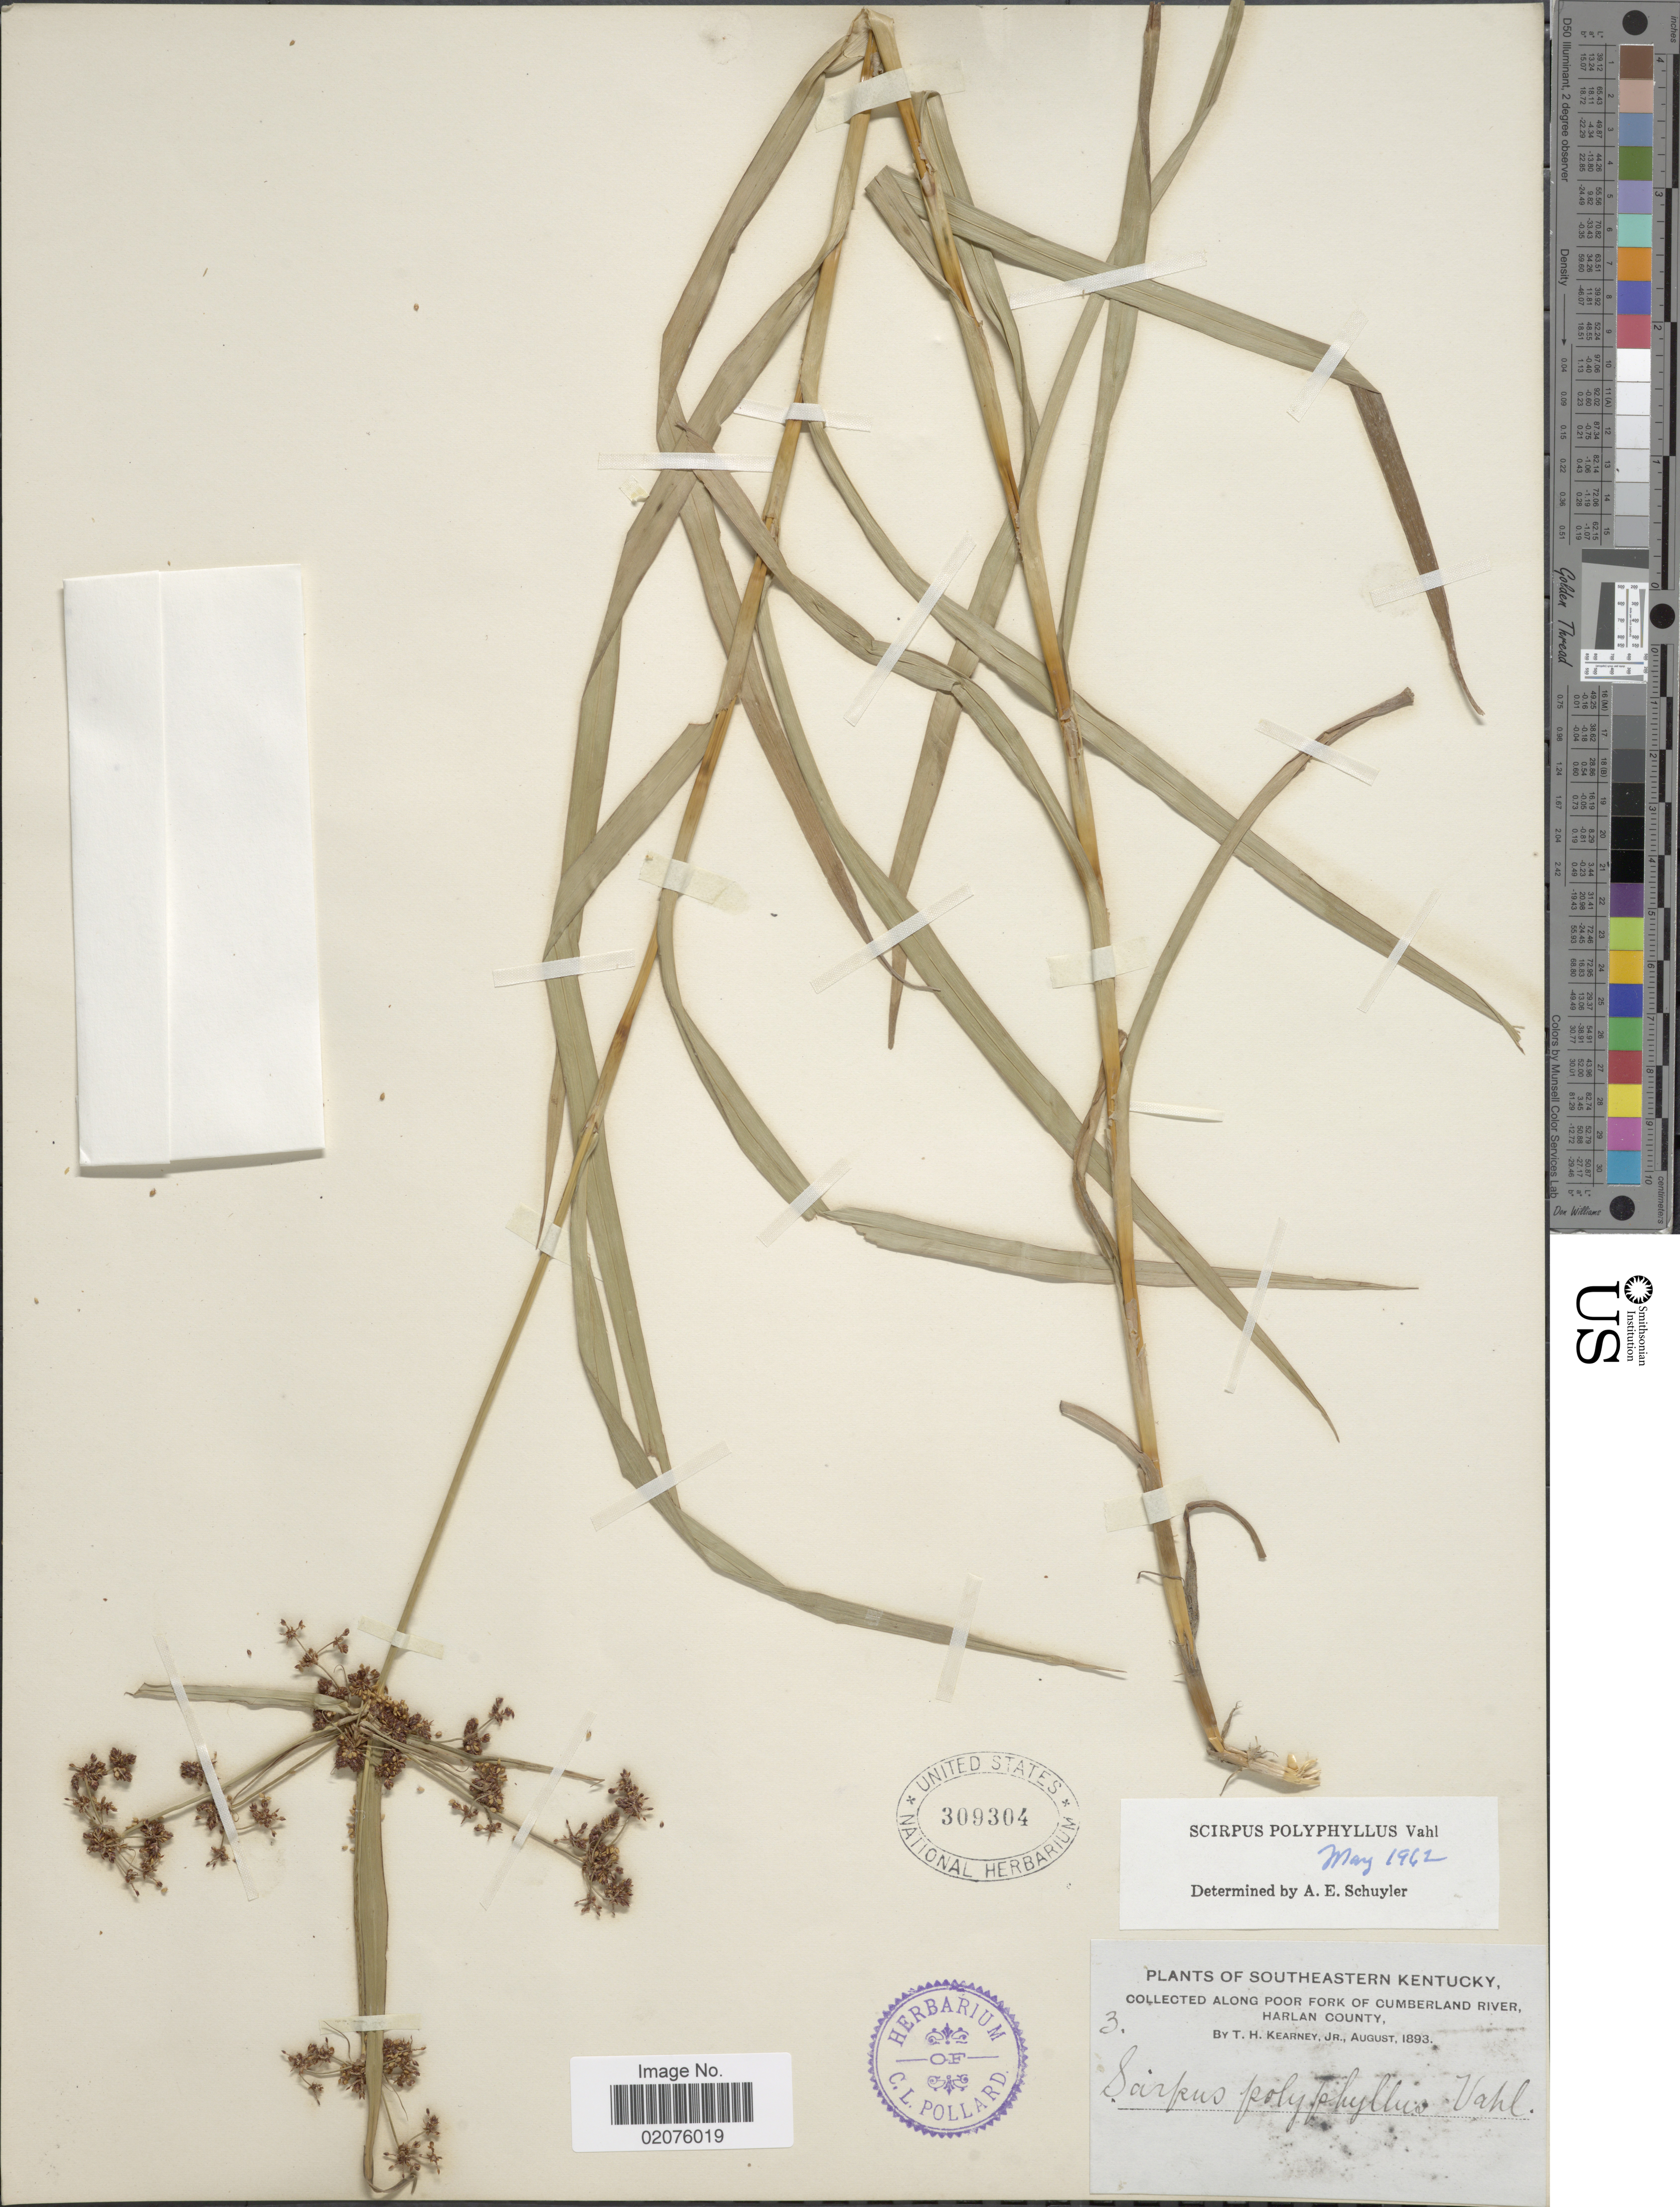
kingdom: Plantae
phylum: Tracheophyta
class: Liliopsida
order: Poales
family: Cyperaceae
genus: Scirpus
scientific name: Scirpus polyphyllus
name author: Vahl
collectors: T. H. Kearney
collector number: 3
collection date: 1893-08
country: United States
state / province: Kentucky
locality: Southeastern kentucky, Along Poor Fork of Cumberland River, Harlan County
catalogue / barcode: US 309304